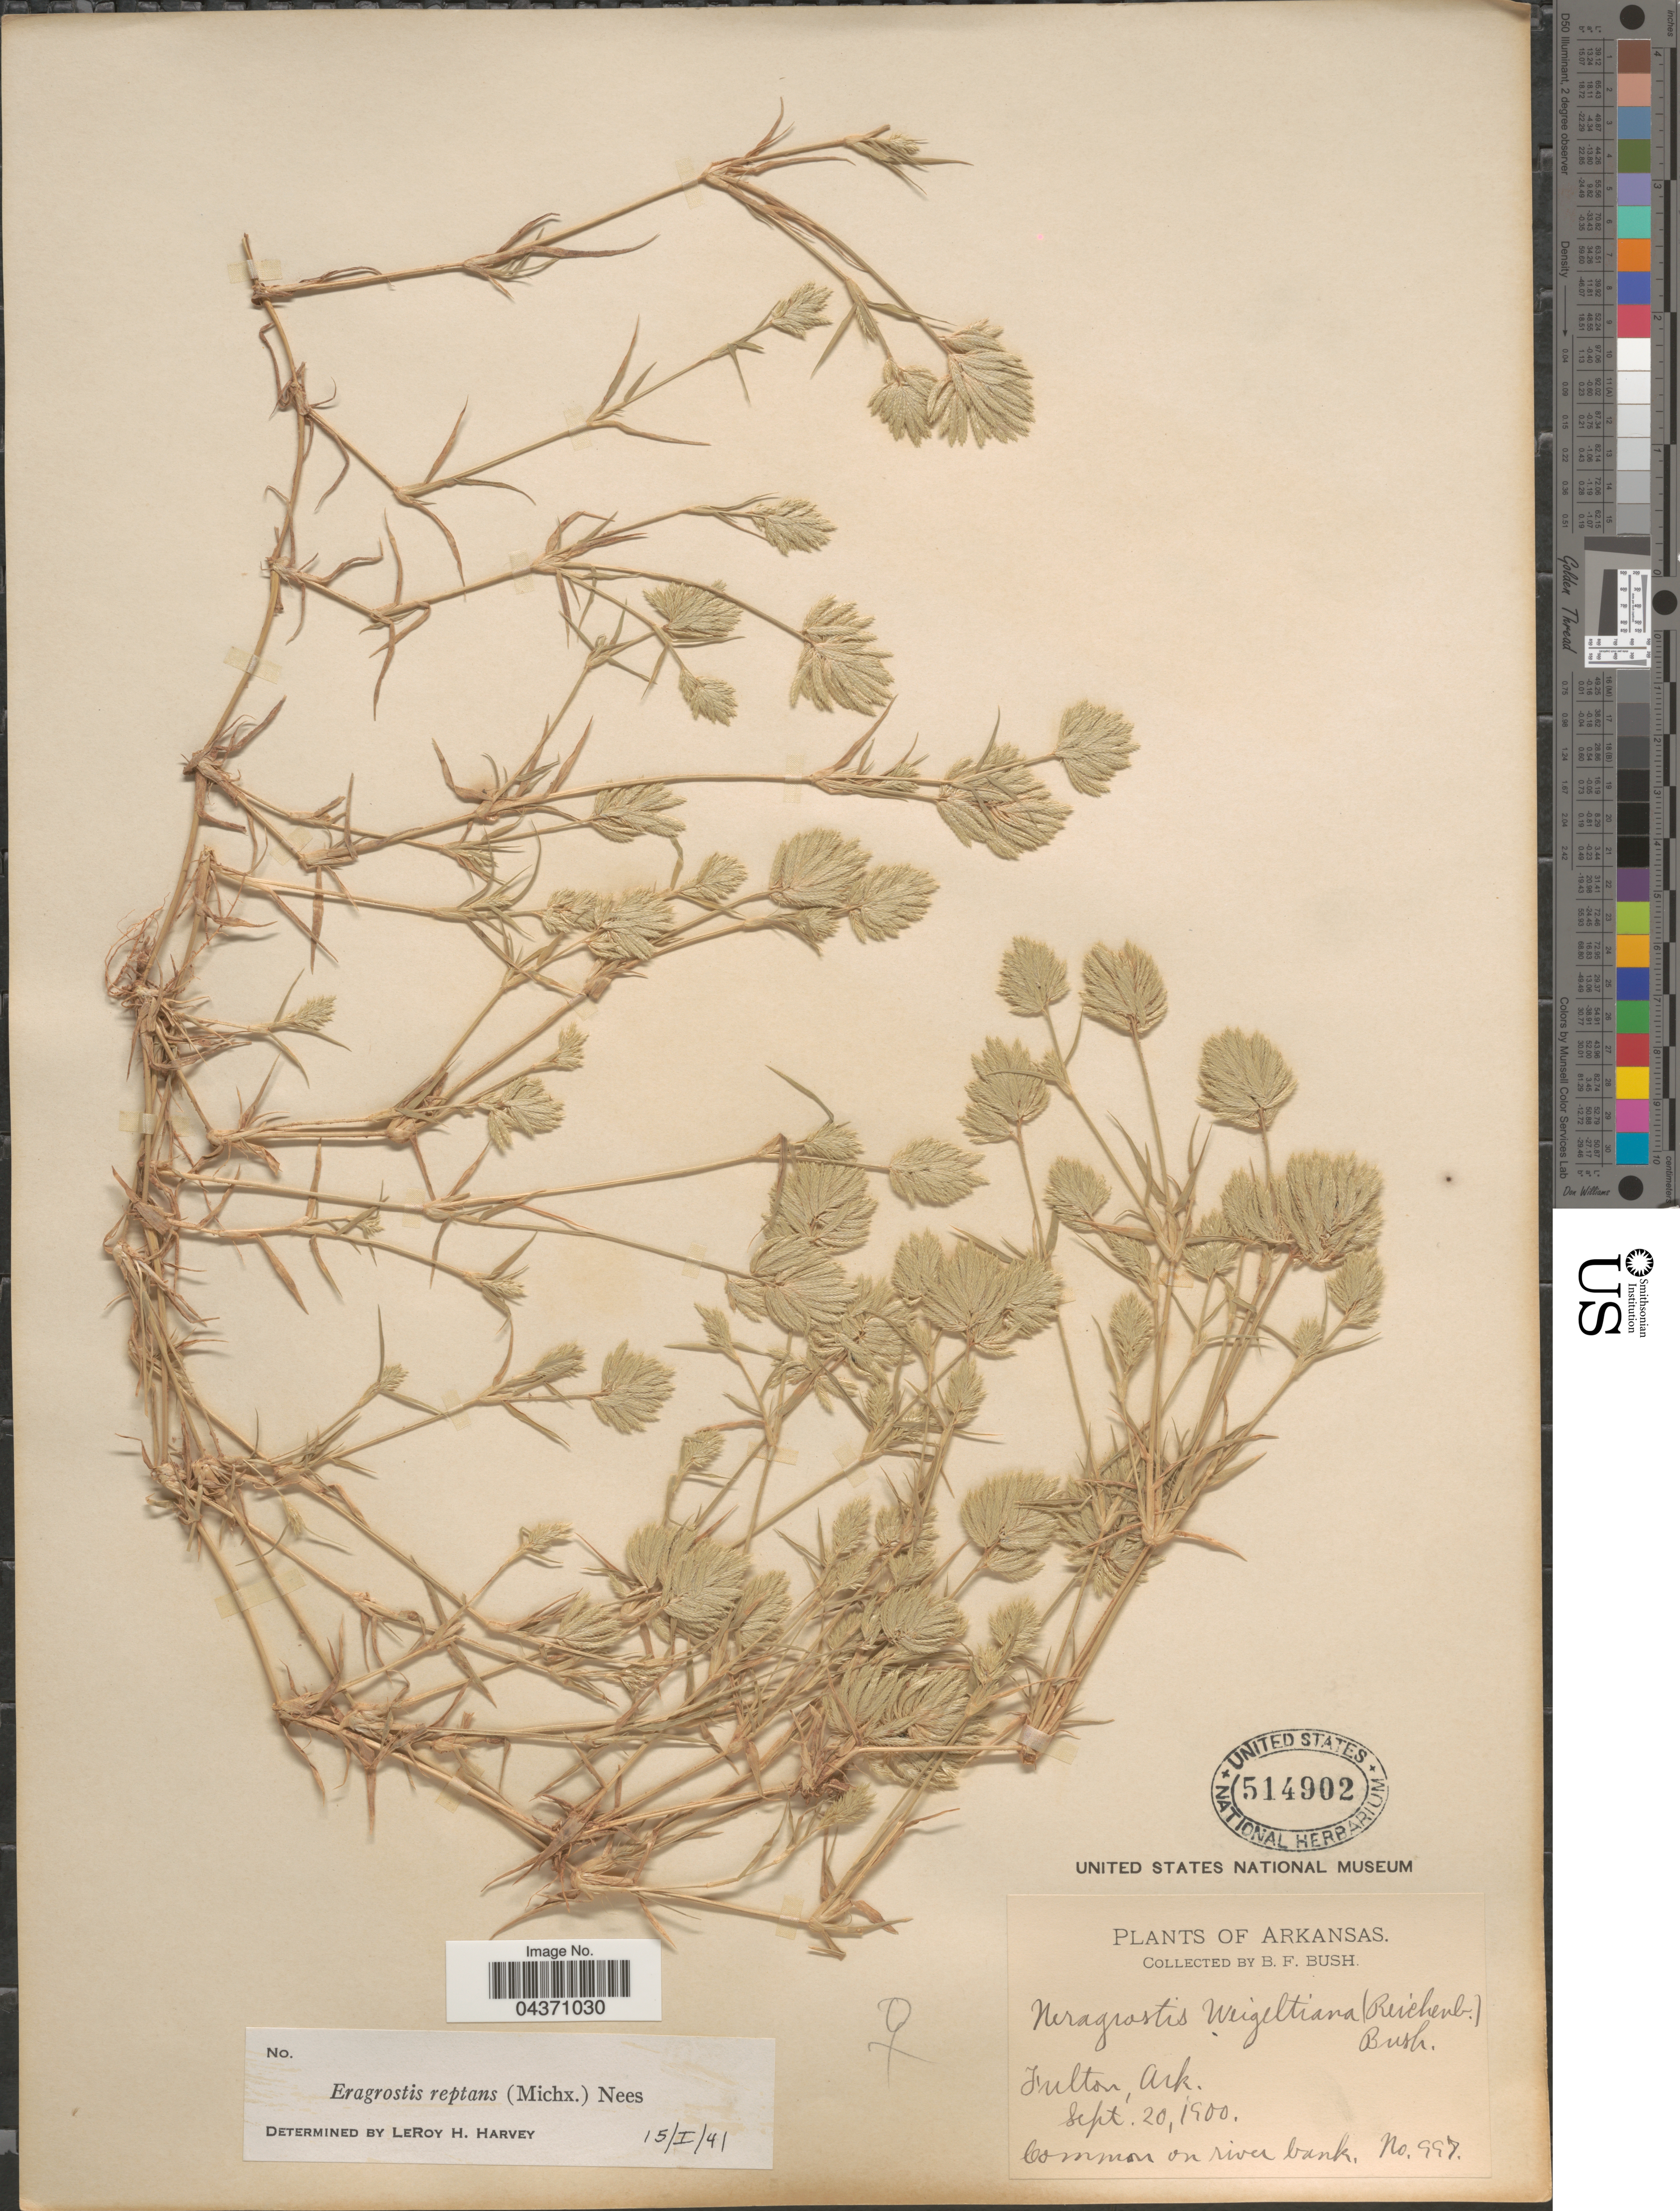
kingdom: Plantae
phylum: Tracheophyta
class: Liliopsida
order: Poales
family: Poaceae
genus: Eragrostis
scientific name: Eragrostis reptans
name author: (Michx.) Nees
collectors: B. F. Bush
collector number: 997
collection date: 1900-09-20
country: United States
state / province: Arkansas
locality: Fulton. Common on river bank.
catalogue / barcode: US 514902